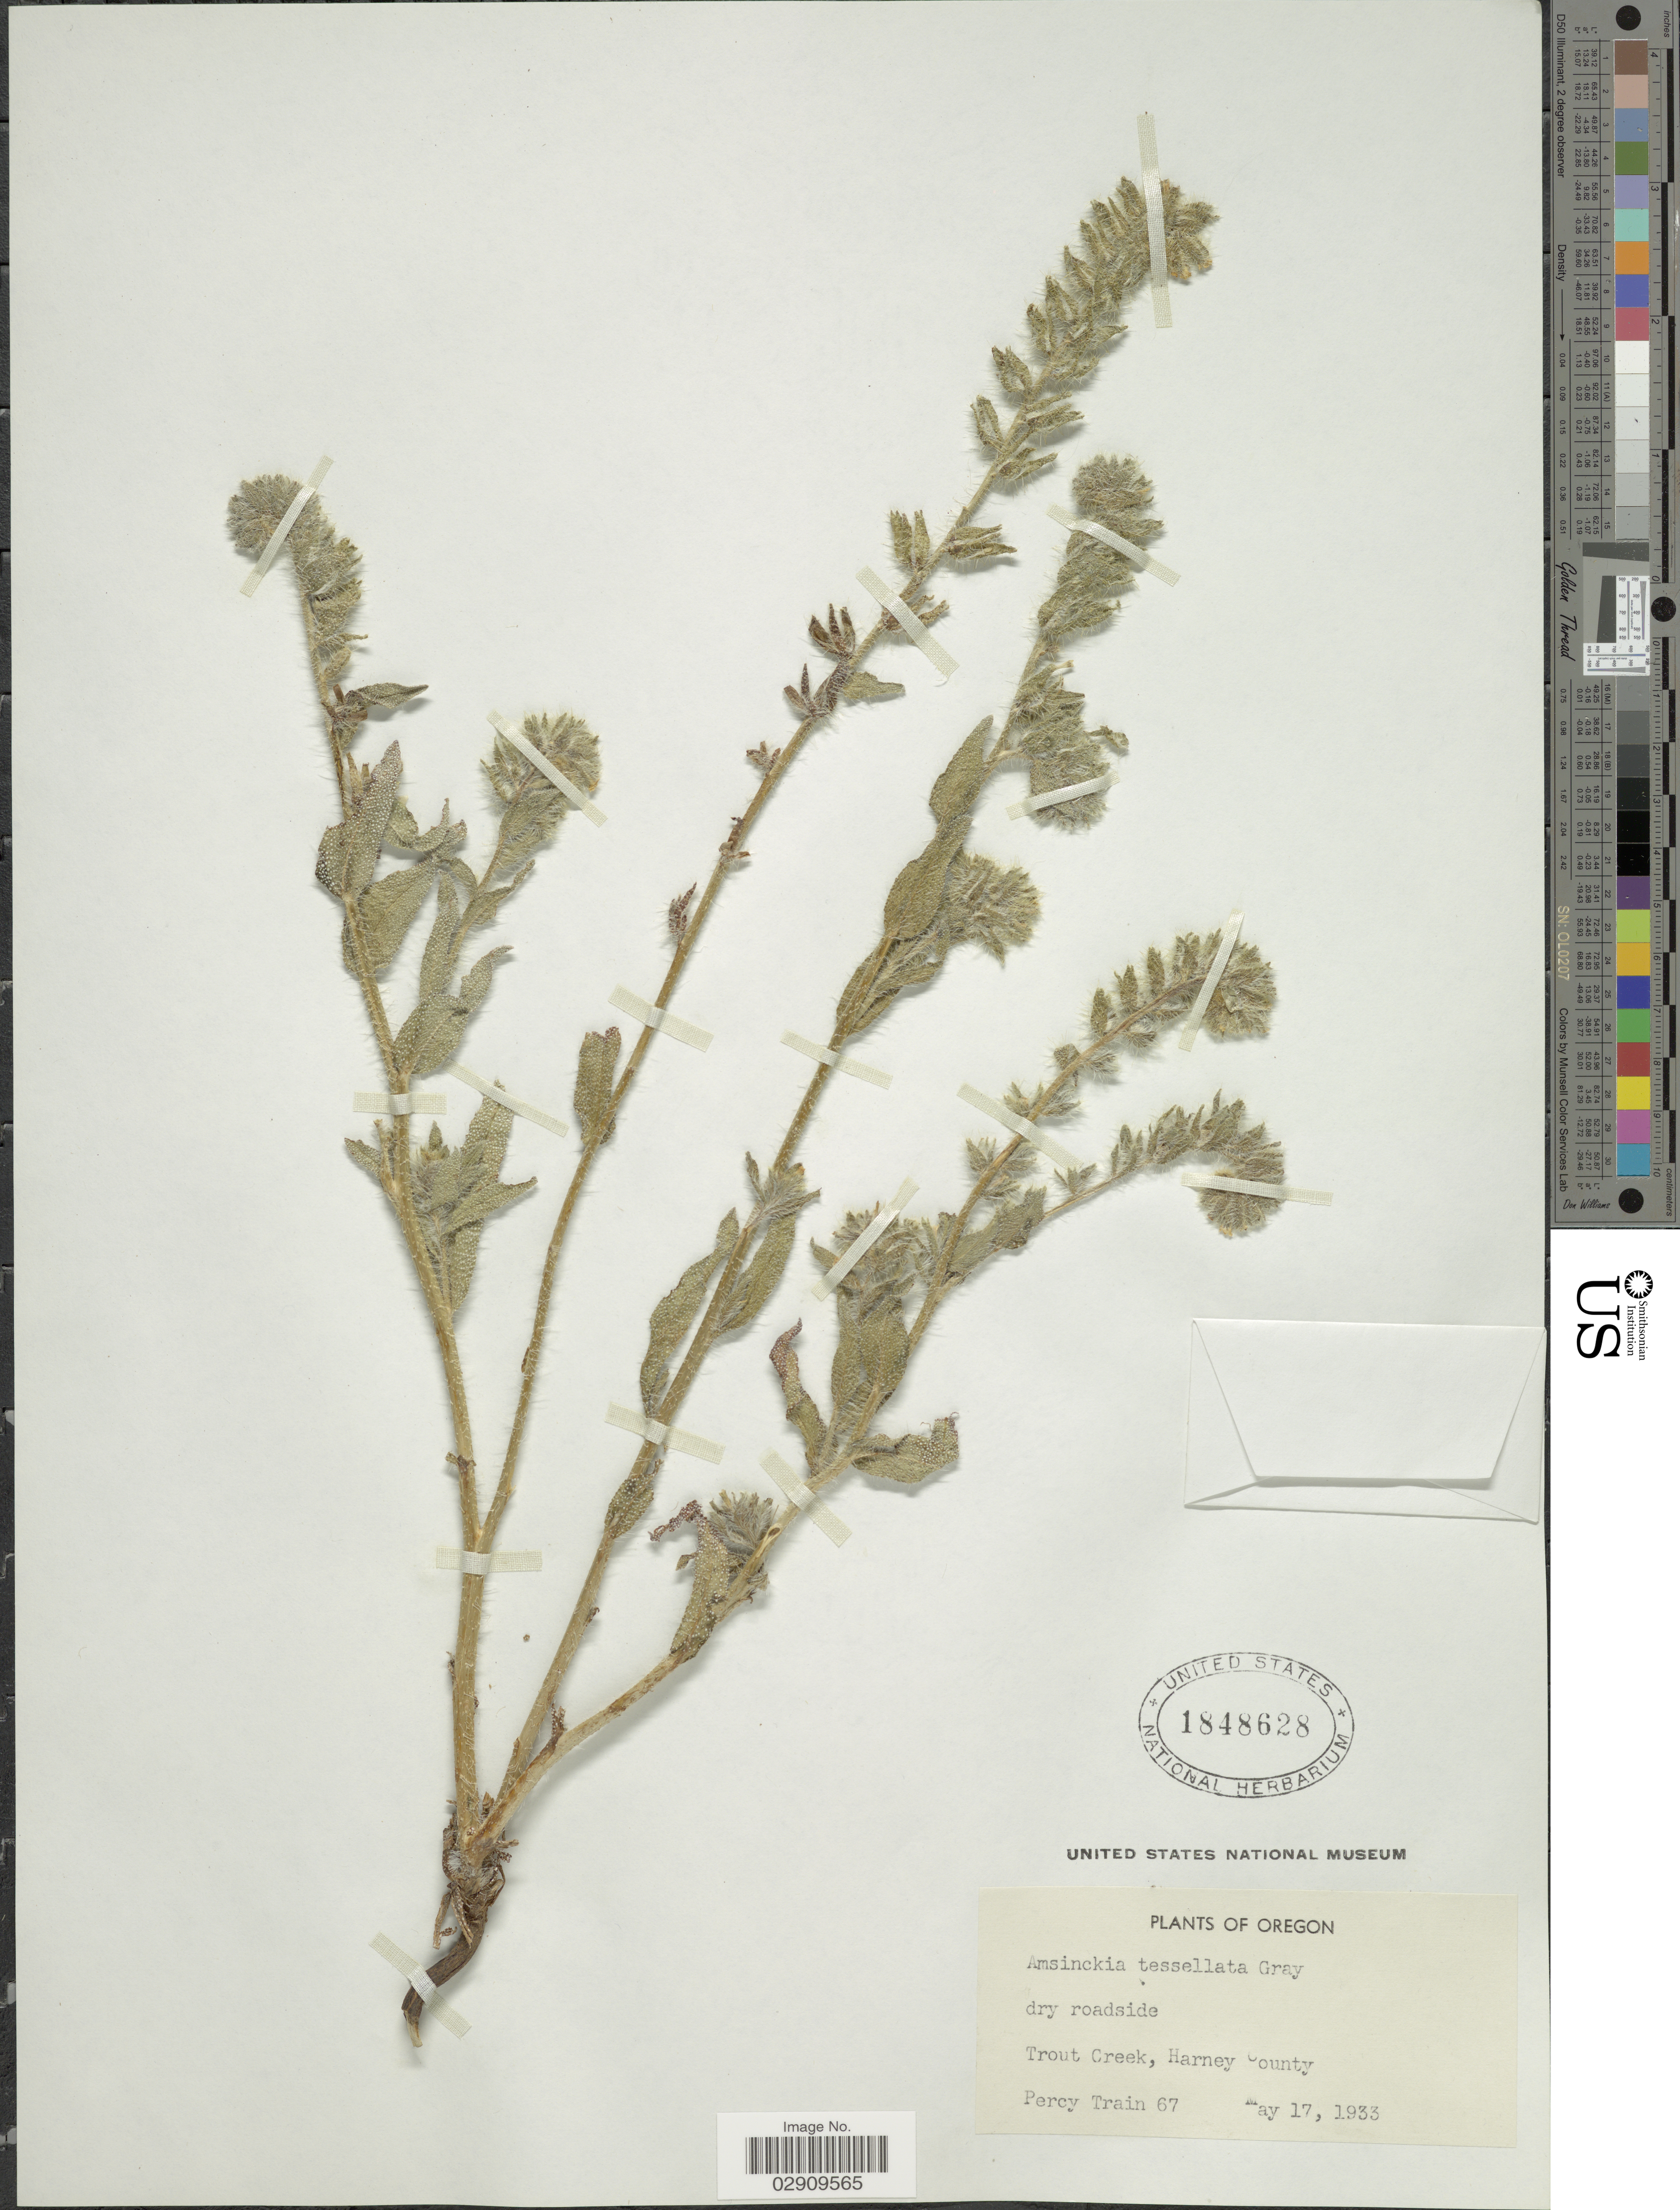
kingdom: Plantae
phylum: Tracheophyta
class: Magnoliopsida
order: Boraginales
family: Boraginaceae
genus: Amsinckia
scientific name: Amsinckia tessellata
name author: A. Gray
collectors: P. Train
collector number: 67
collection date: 1933-05-17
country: United States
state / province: Oregon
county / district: Harney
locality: Trout Creek, Harney County.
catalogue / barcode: US 1848628